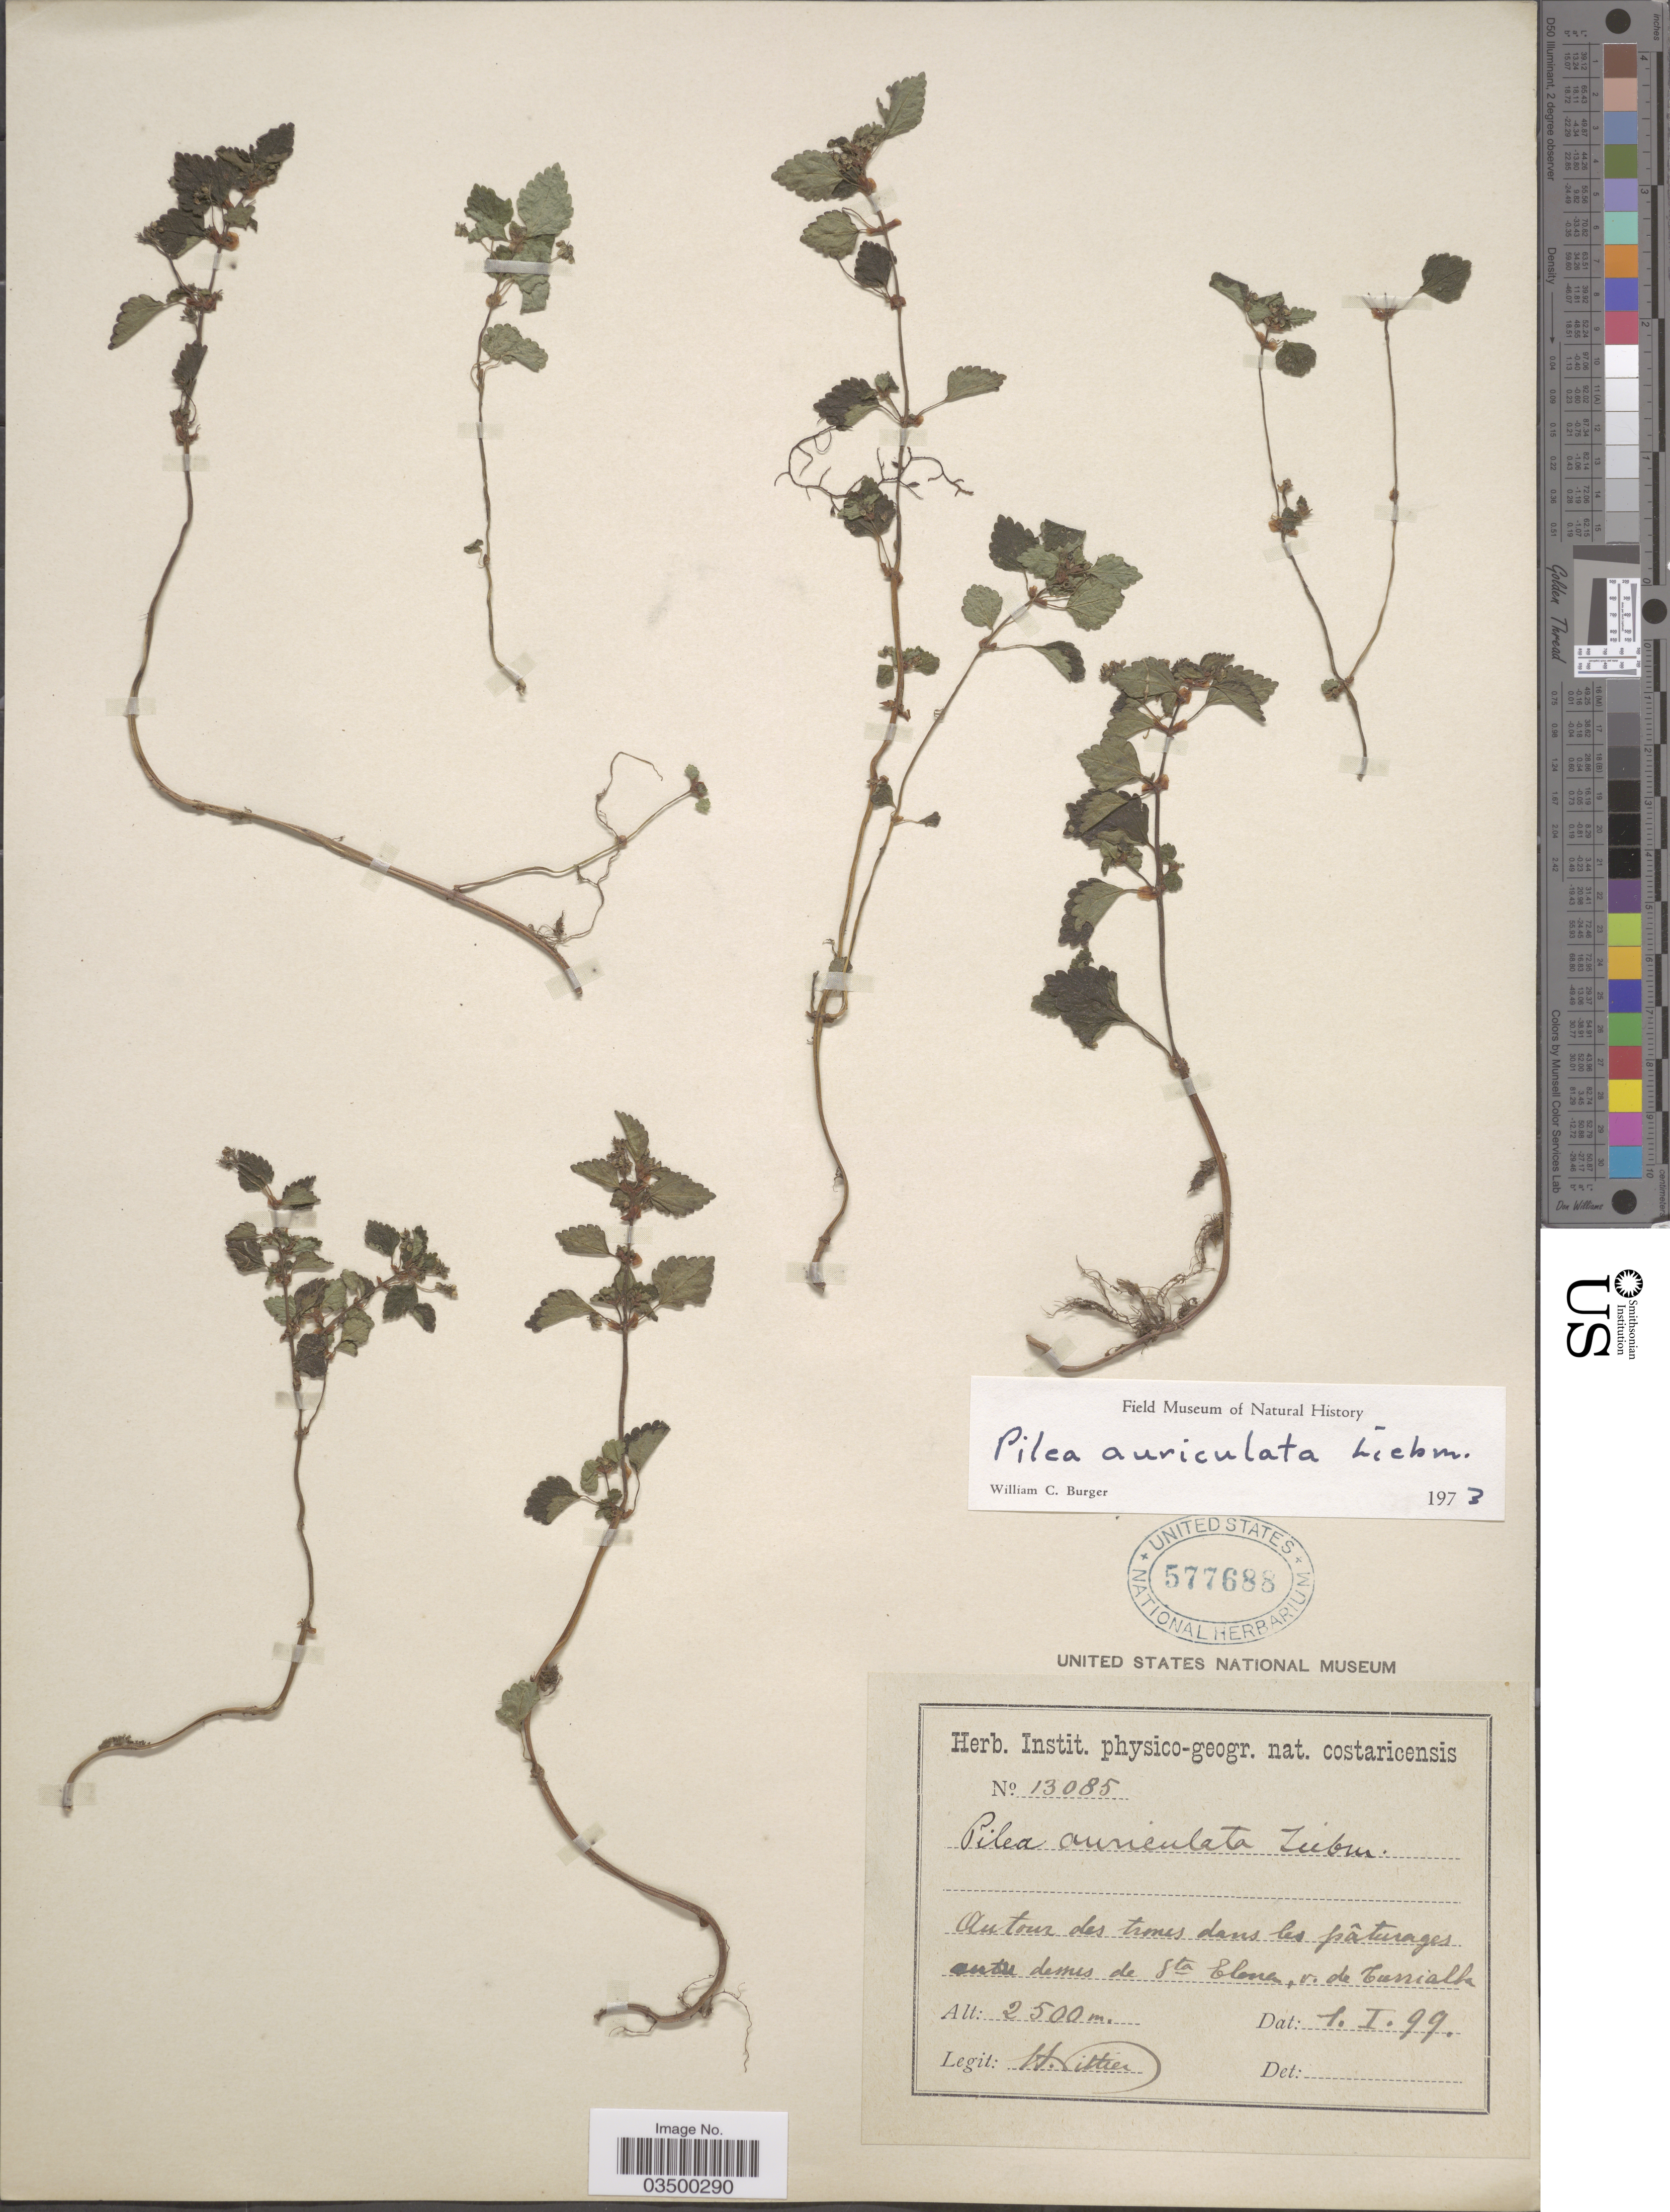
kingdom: Plantae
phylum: Tracheophyta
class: Magnoliopsida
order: Rosales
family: Urticaceae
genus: Pilea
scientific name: Pilea auriculata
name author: Liebm.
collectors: H. F. Pittier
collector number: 13085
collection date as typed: Transcribed d/m/y: 1/1/99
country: Costa Rica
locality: Antour des trones dans les pâturages demes de Sta Clara, v. de Turrialba.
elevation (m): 2500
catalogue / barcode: US 577688